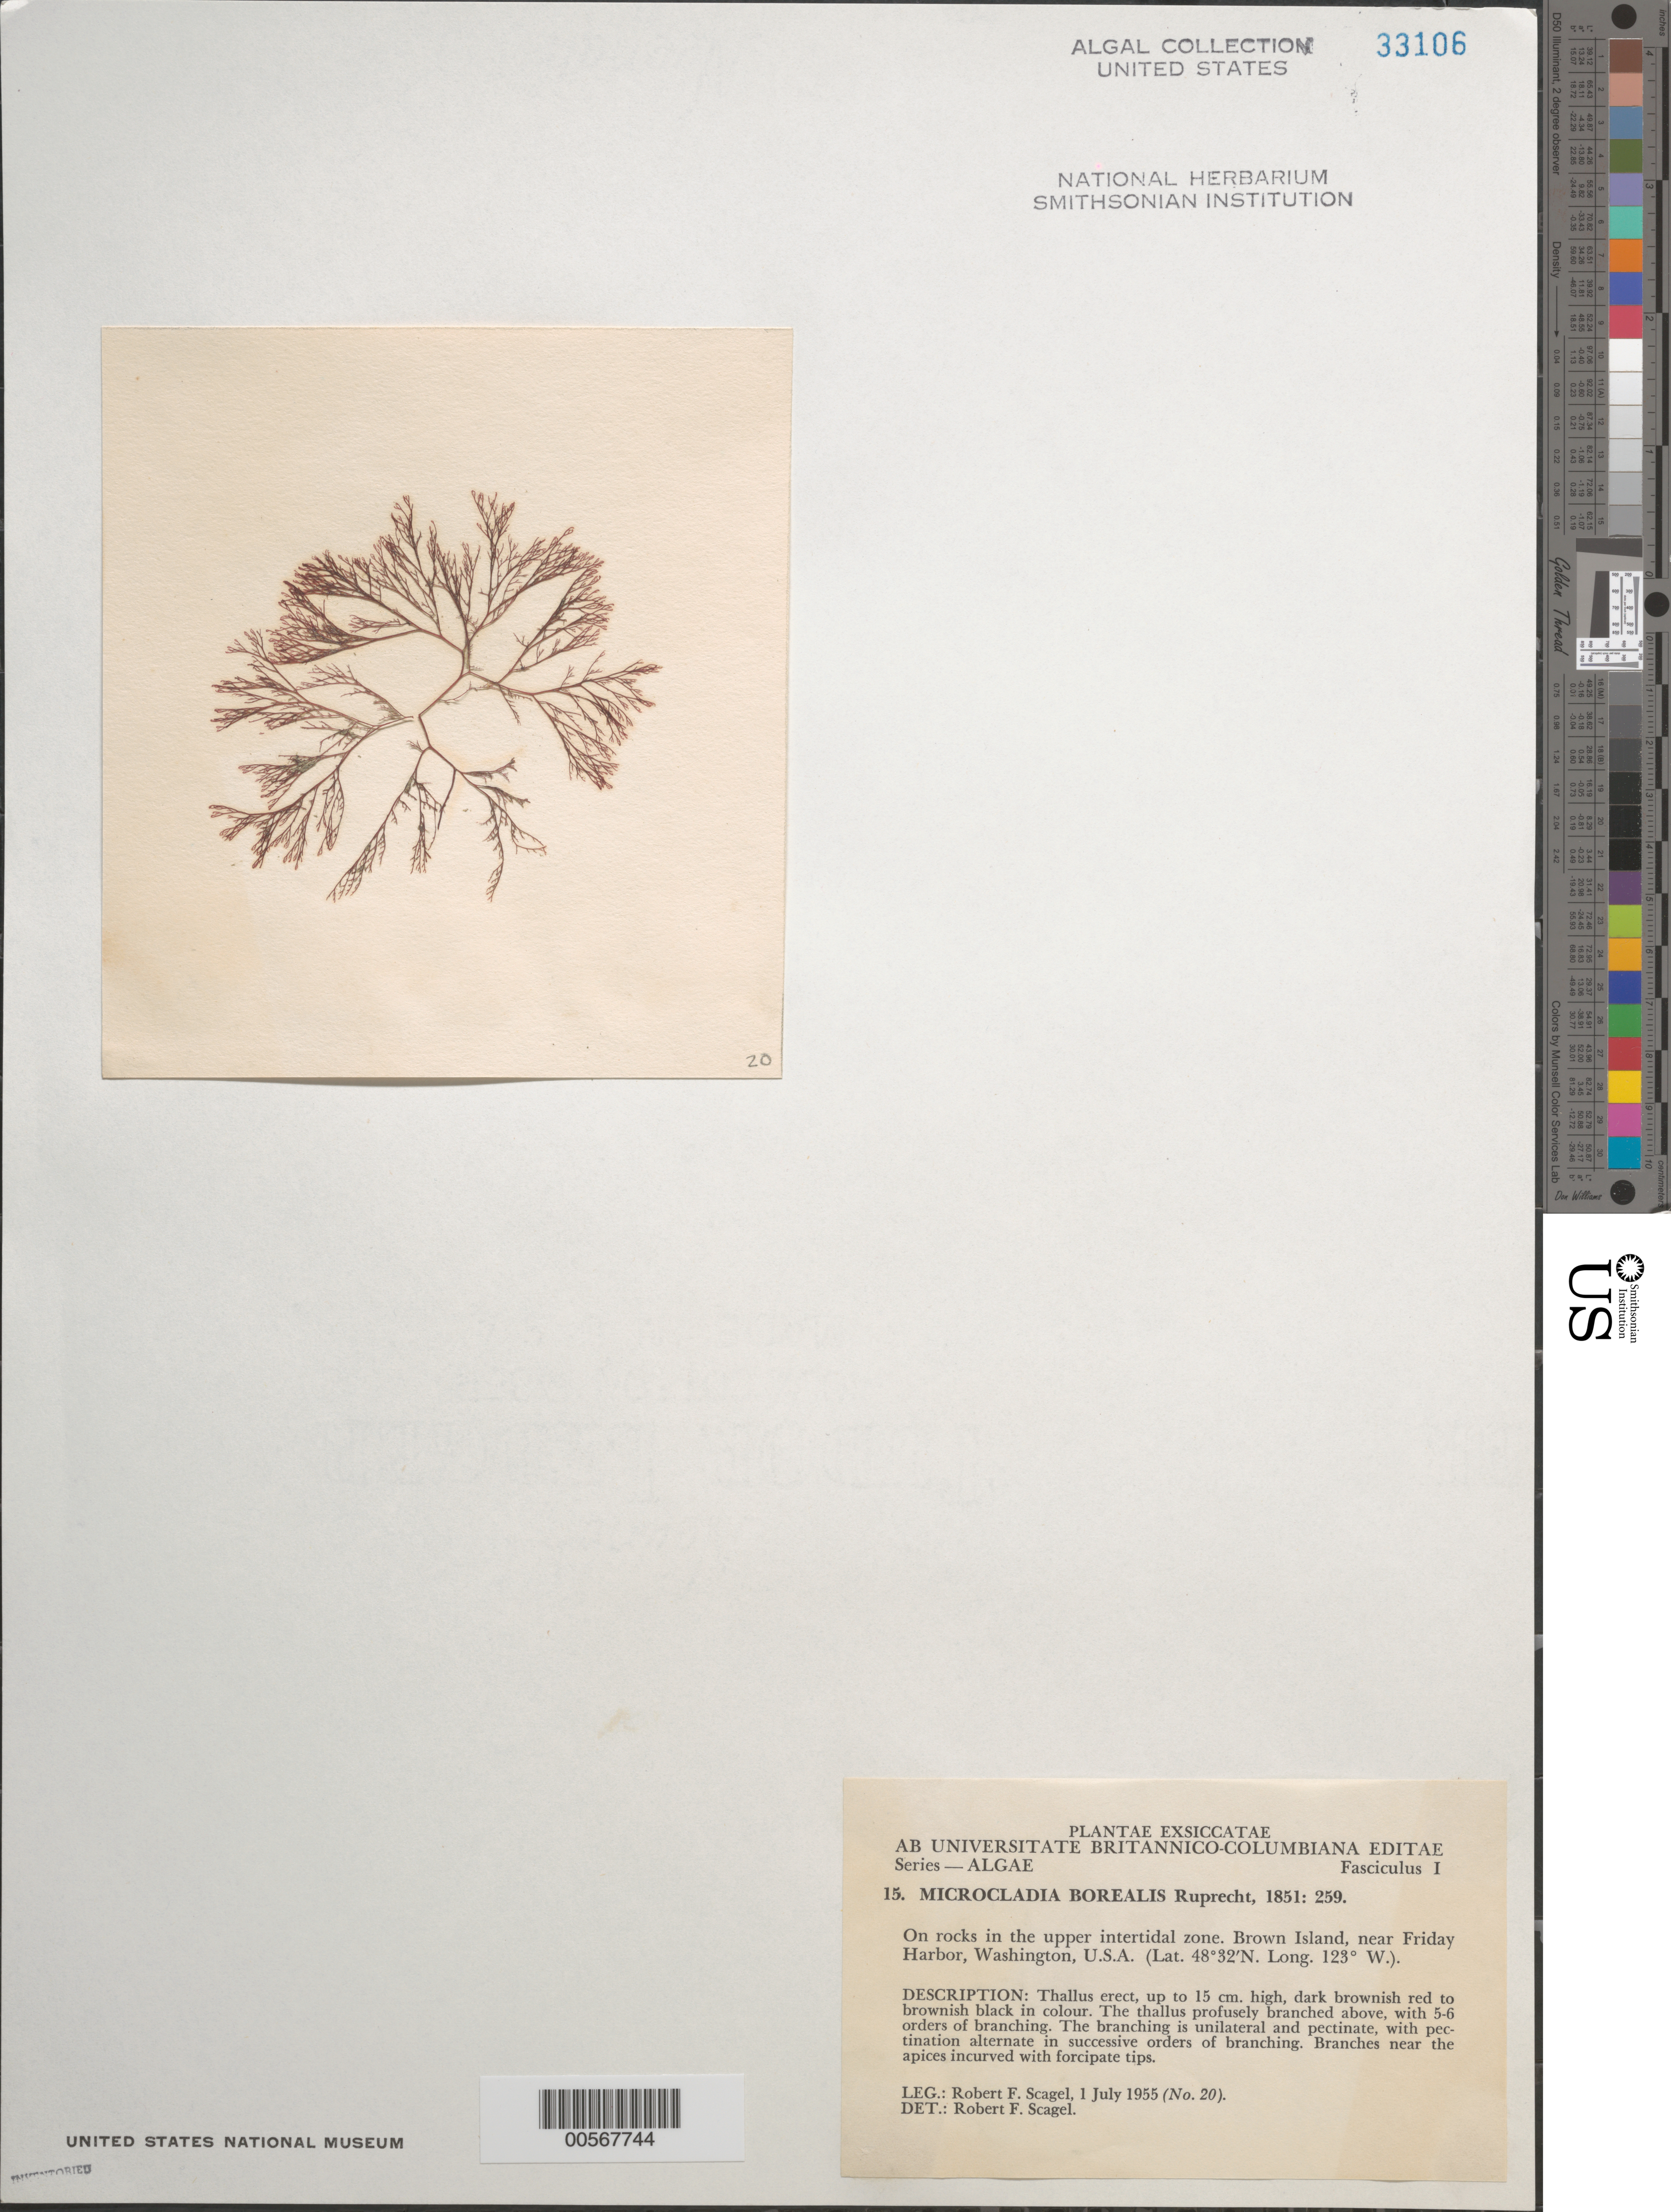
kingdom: Plantae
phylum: Rhodophyta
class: Florideophyceae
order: Ceramiales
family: Ceramiaceae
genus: Microcladia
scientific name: Microcladia borealis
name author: Rupr.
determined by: Scagel, R. F.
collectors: R. F. Scagel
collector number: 20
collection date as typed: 01 Jul 1955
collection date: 1955-07-01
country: United States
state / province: Washington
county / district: San Juan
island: San Juan Island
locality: Brown Island, near Friday Harbor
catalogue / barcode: US 33106